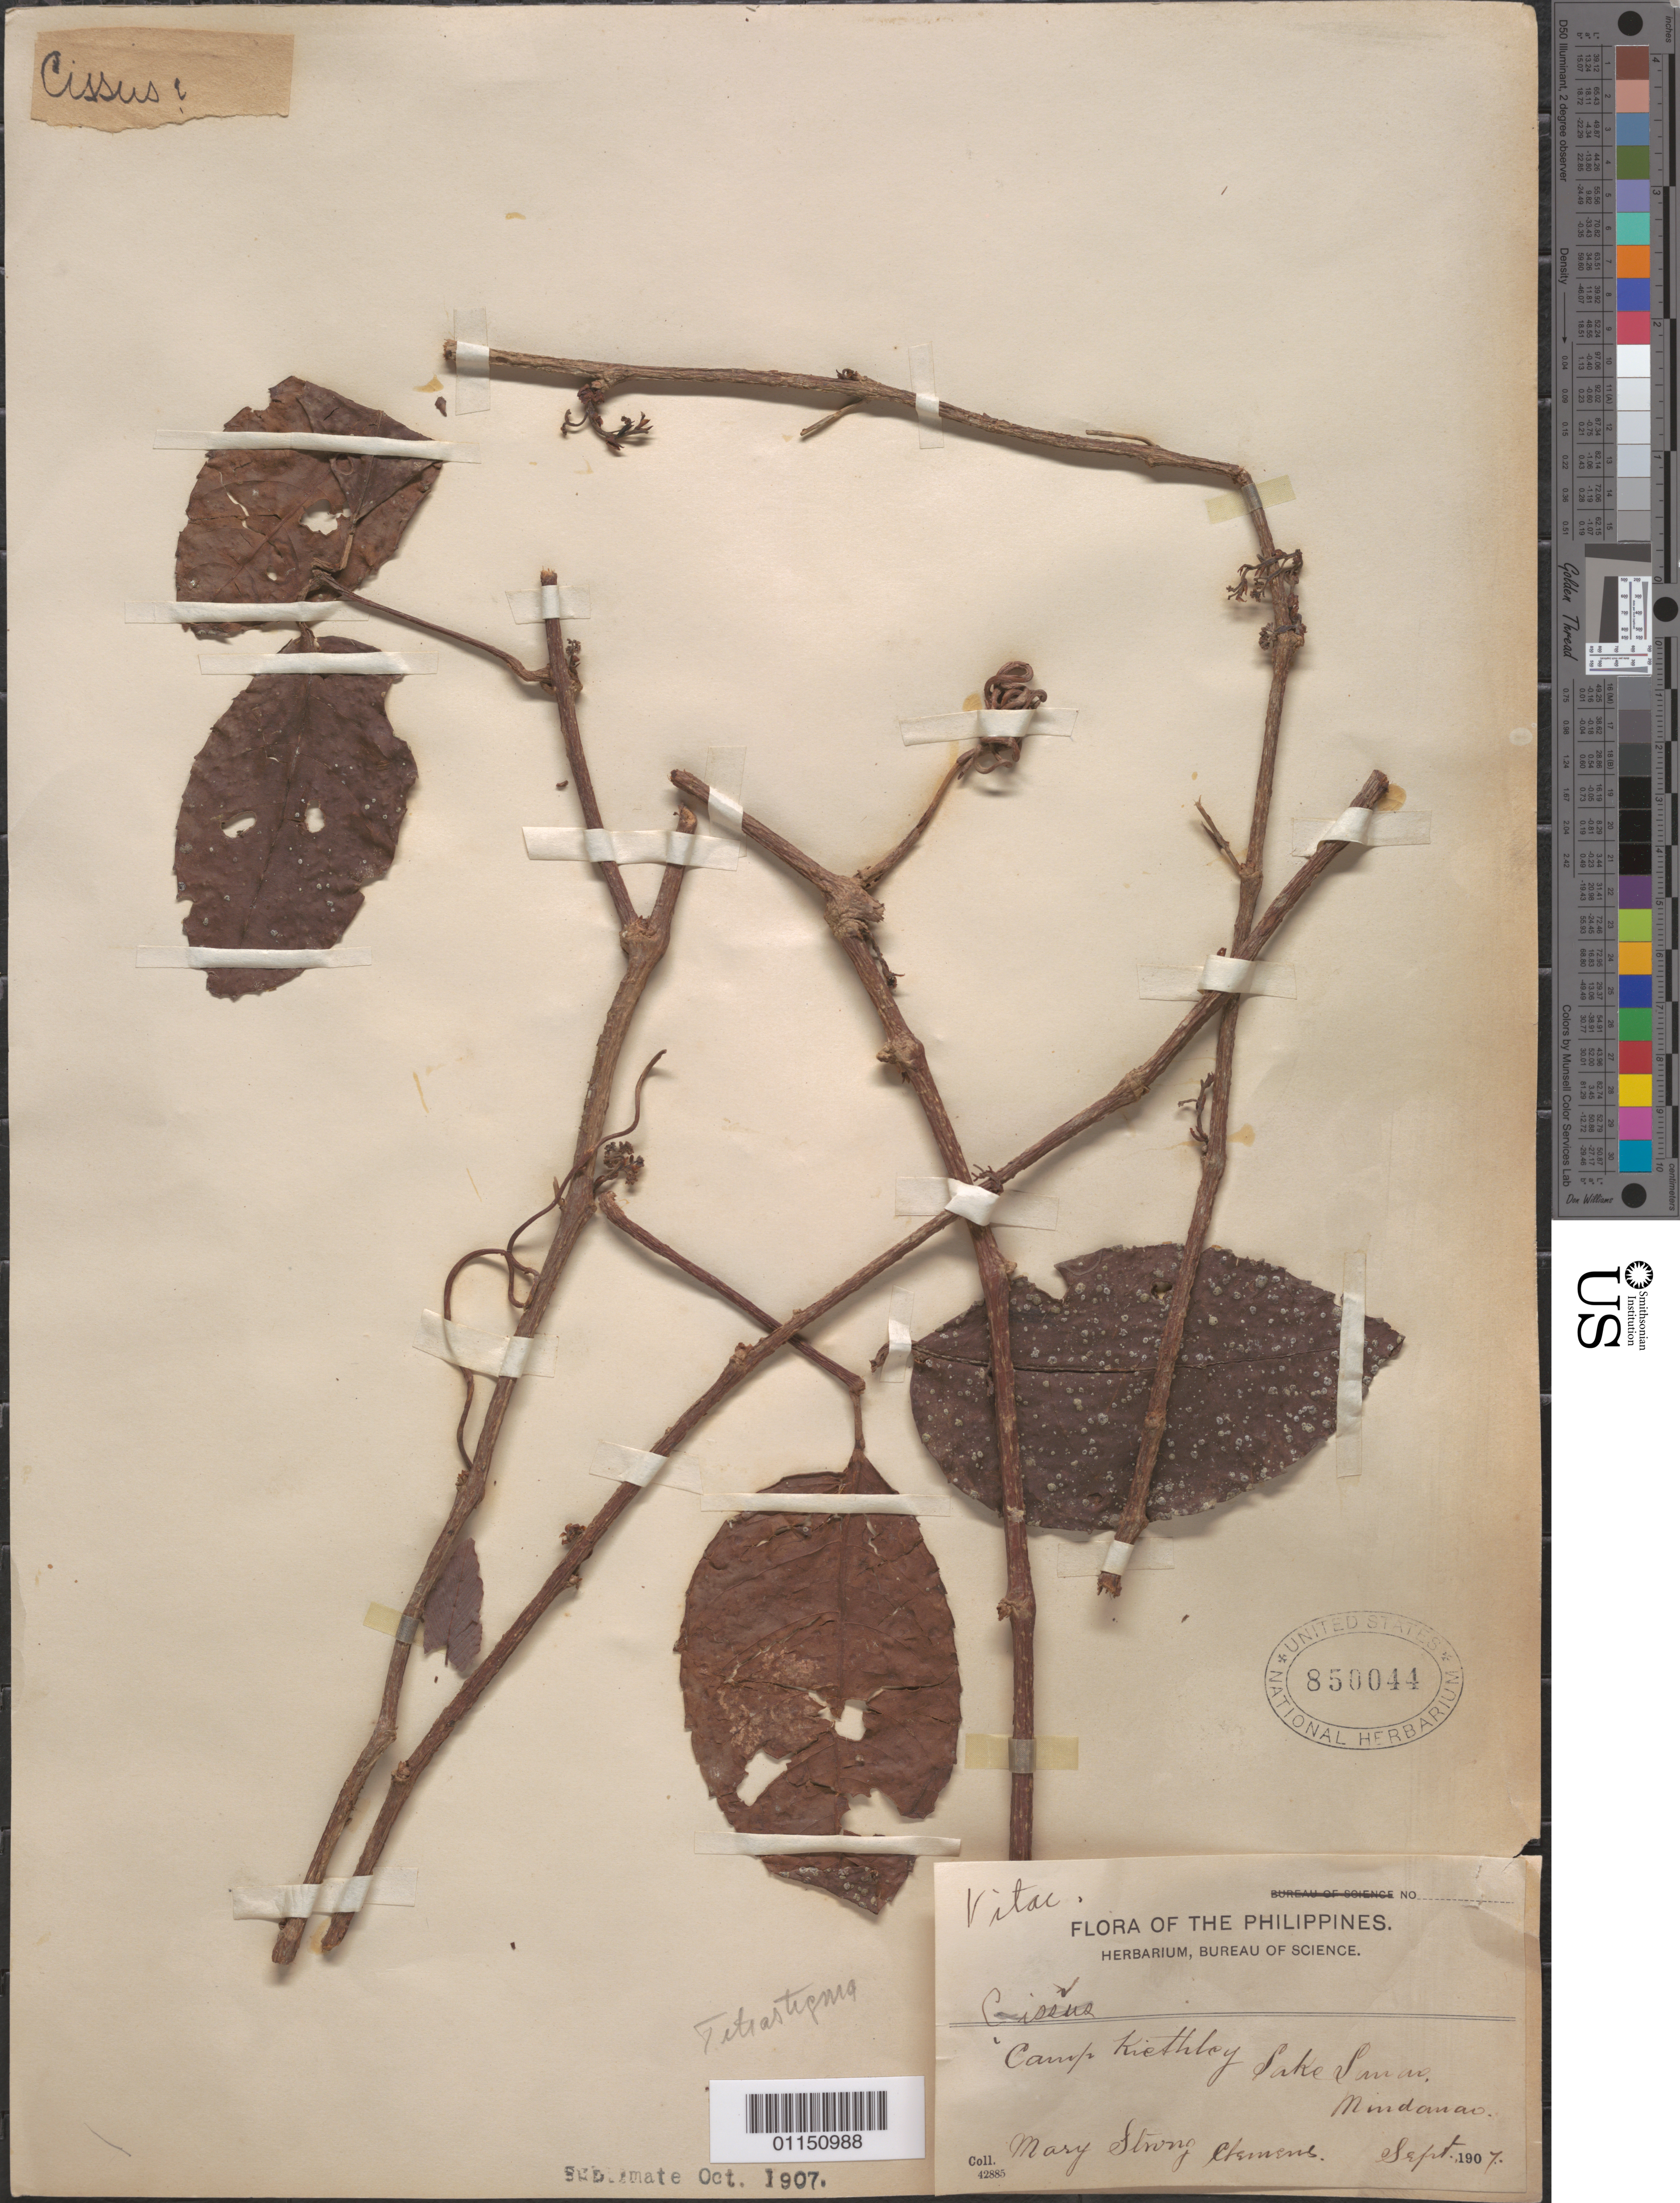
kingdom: Plantae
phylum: Tracheophyta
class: Magnoliopsida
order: Vitales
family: Vitaceae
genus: Tetrastigma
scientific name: Tetrastigma sp.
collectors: M. S. Clemens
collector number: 42885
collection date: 1907-09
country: Philippines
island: Mindanao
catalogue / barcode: US 850044